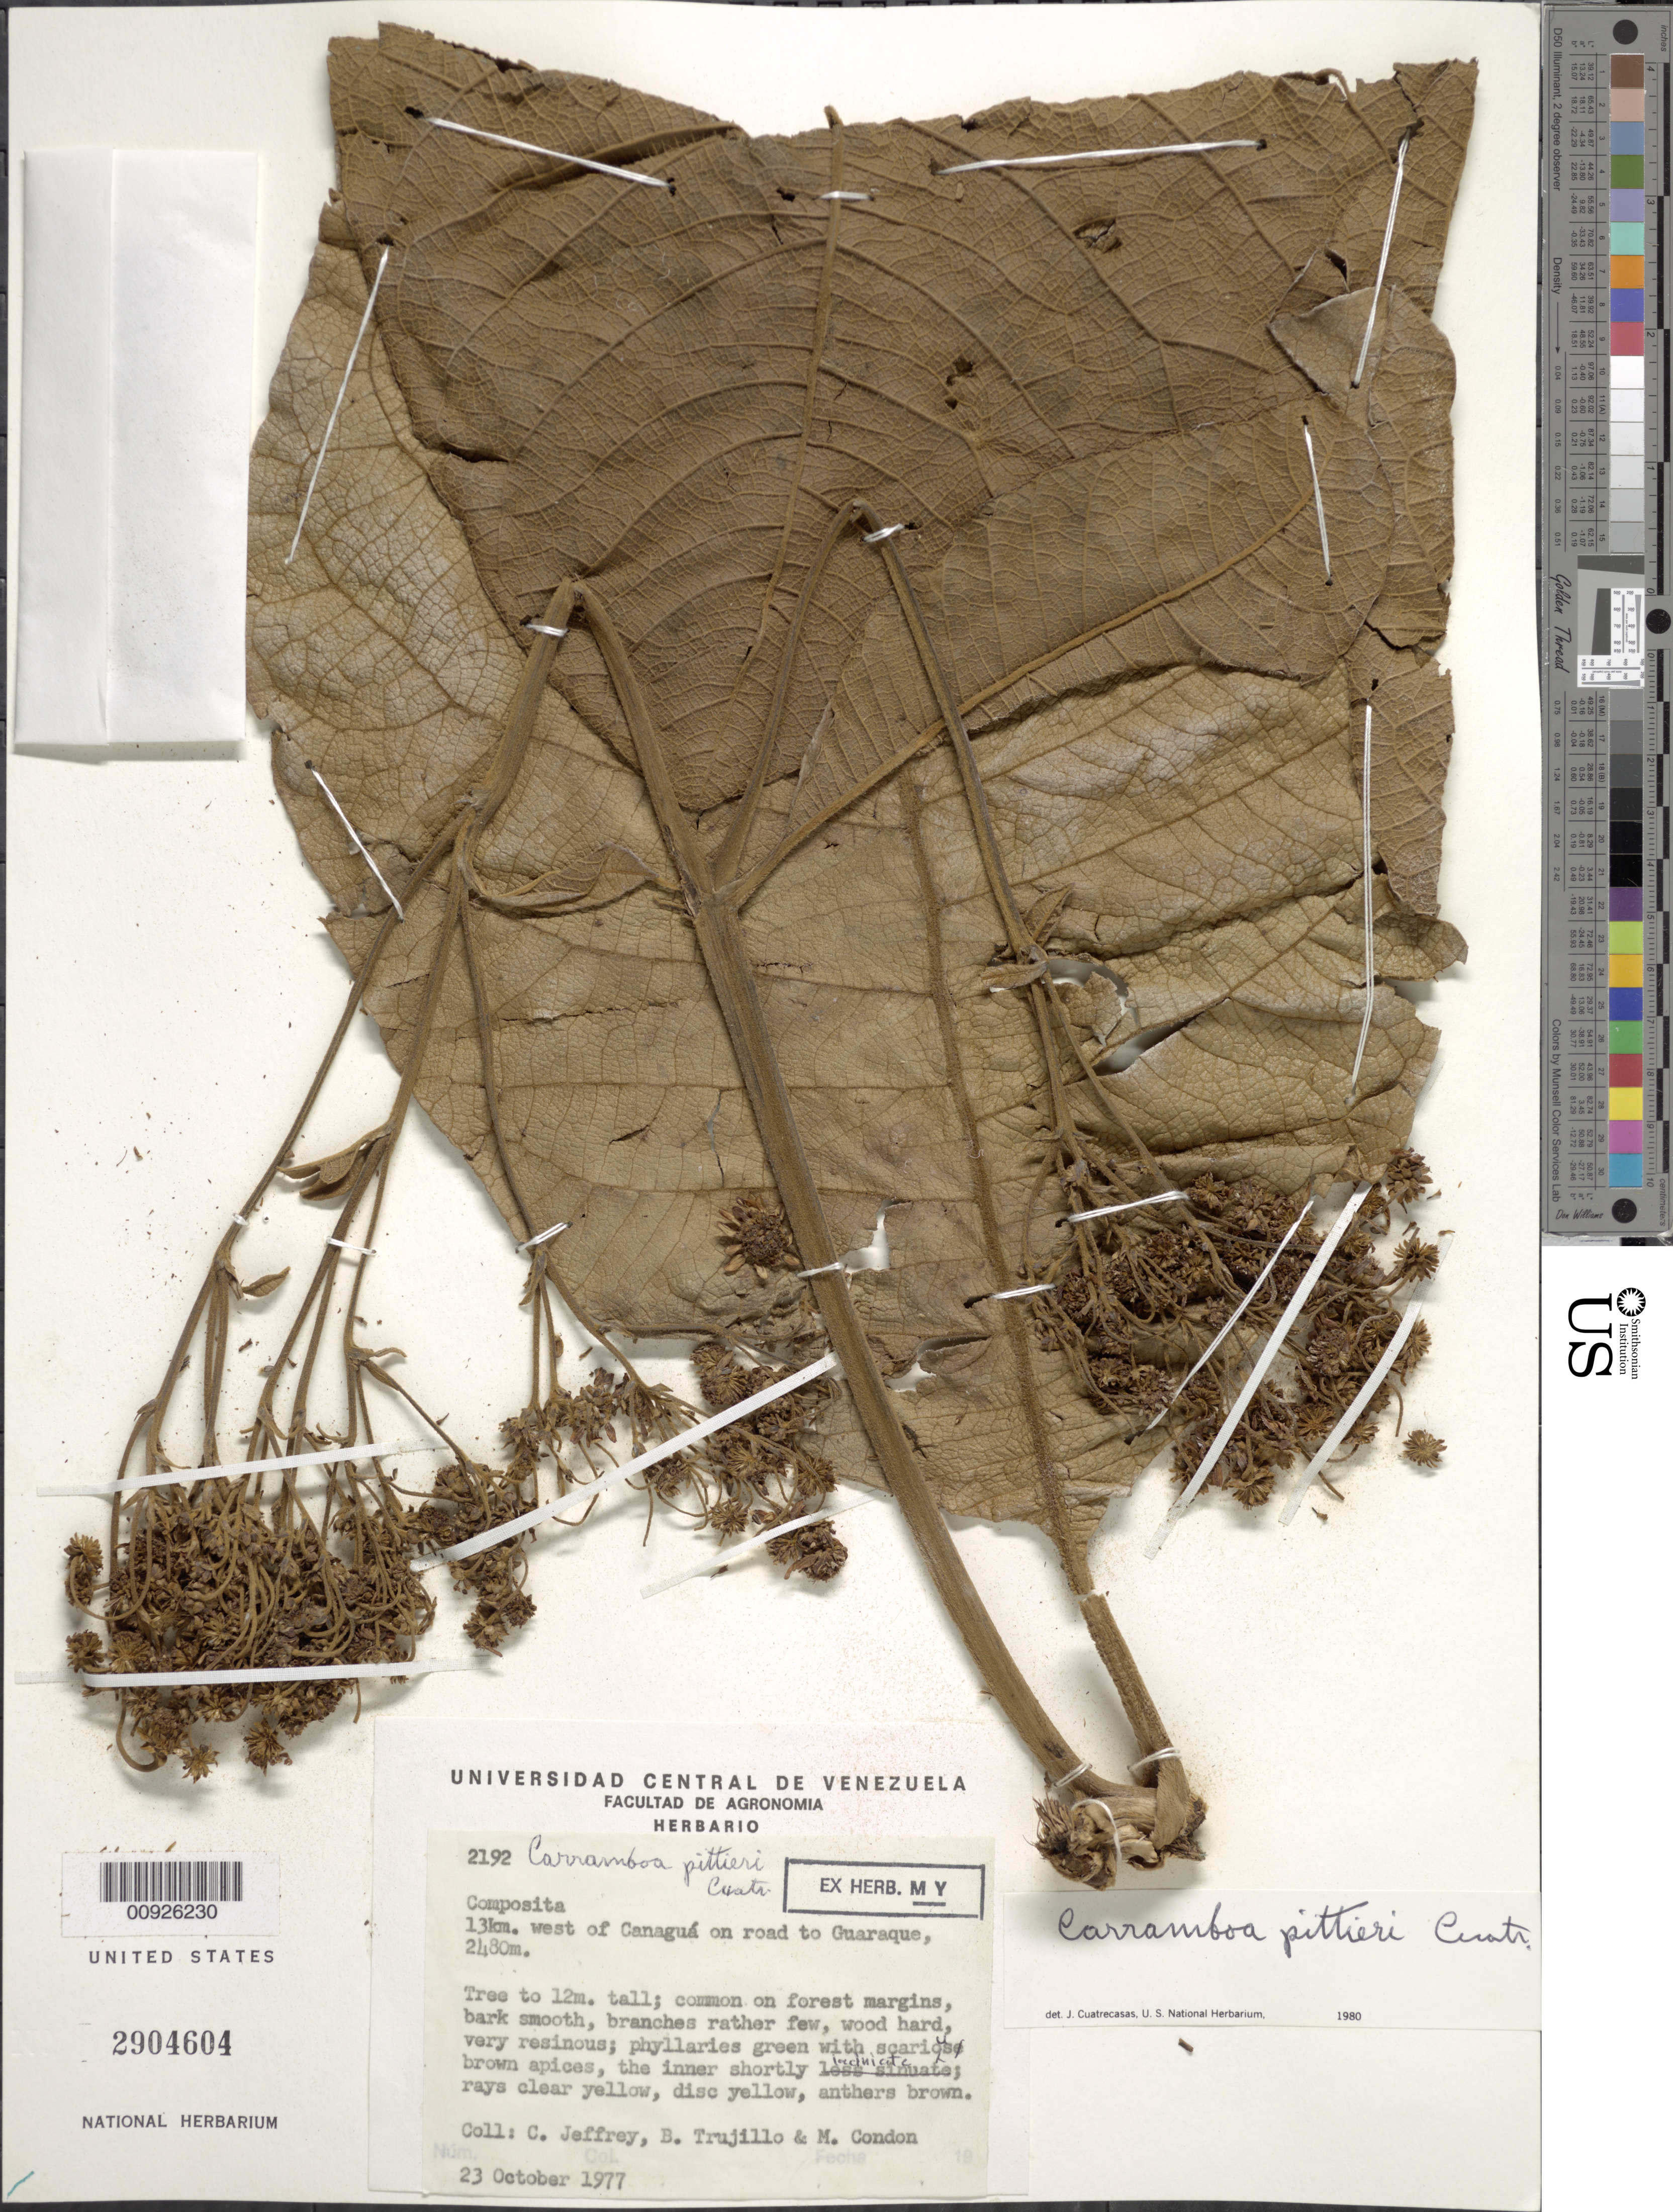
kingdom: Plantae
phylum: Tracheophyta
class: Magnoliopsida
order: Asterales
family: Asteraceae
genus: Carramboa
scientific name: Carramboa badilloi var. pittieri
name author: (Cuatrec.) Cuatrec.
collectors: C. Jeffrey, B. Trujillo & M. A. Condon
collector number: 2192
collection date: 1977-10-23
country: Venezuela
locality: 13 km. west of Canagua on road to Guaraque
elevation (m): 2480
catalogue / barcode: US 2904604